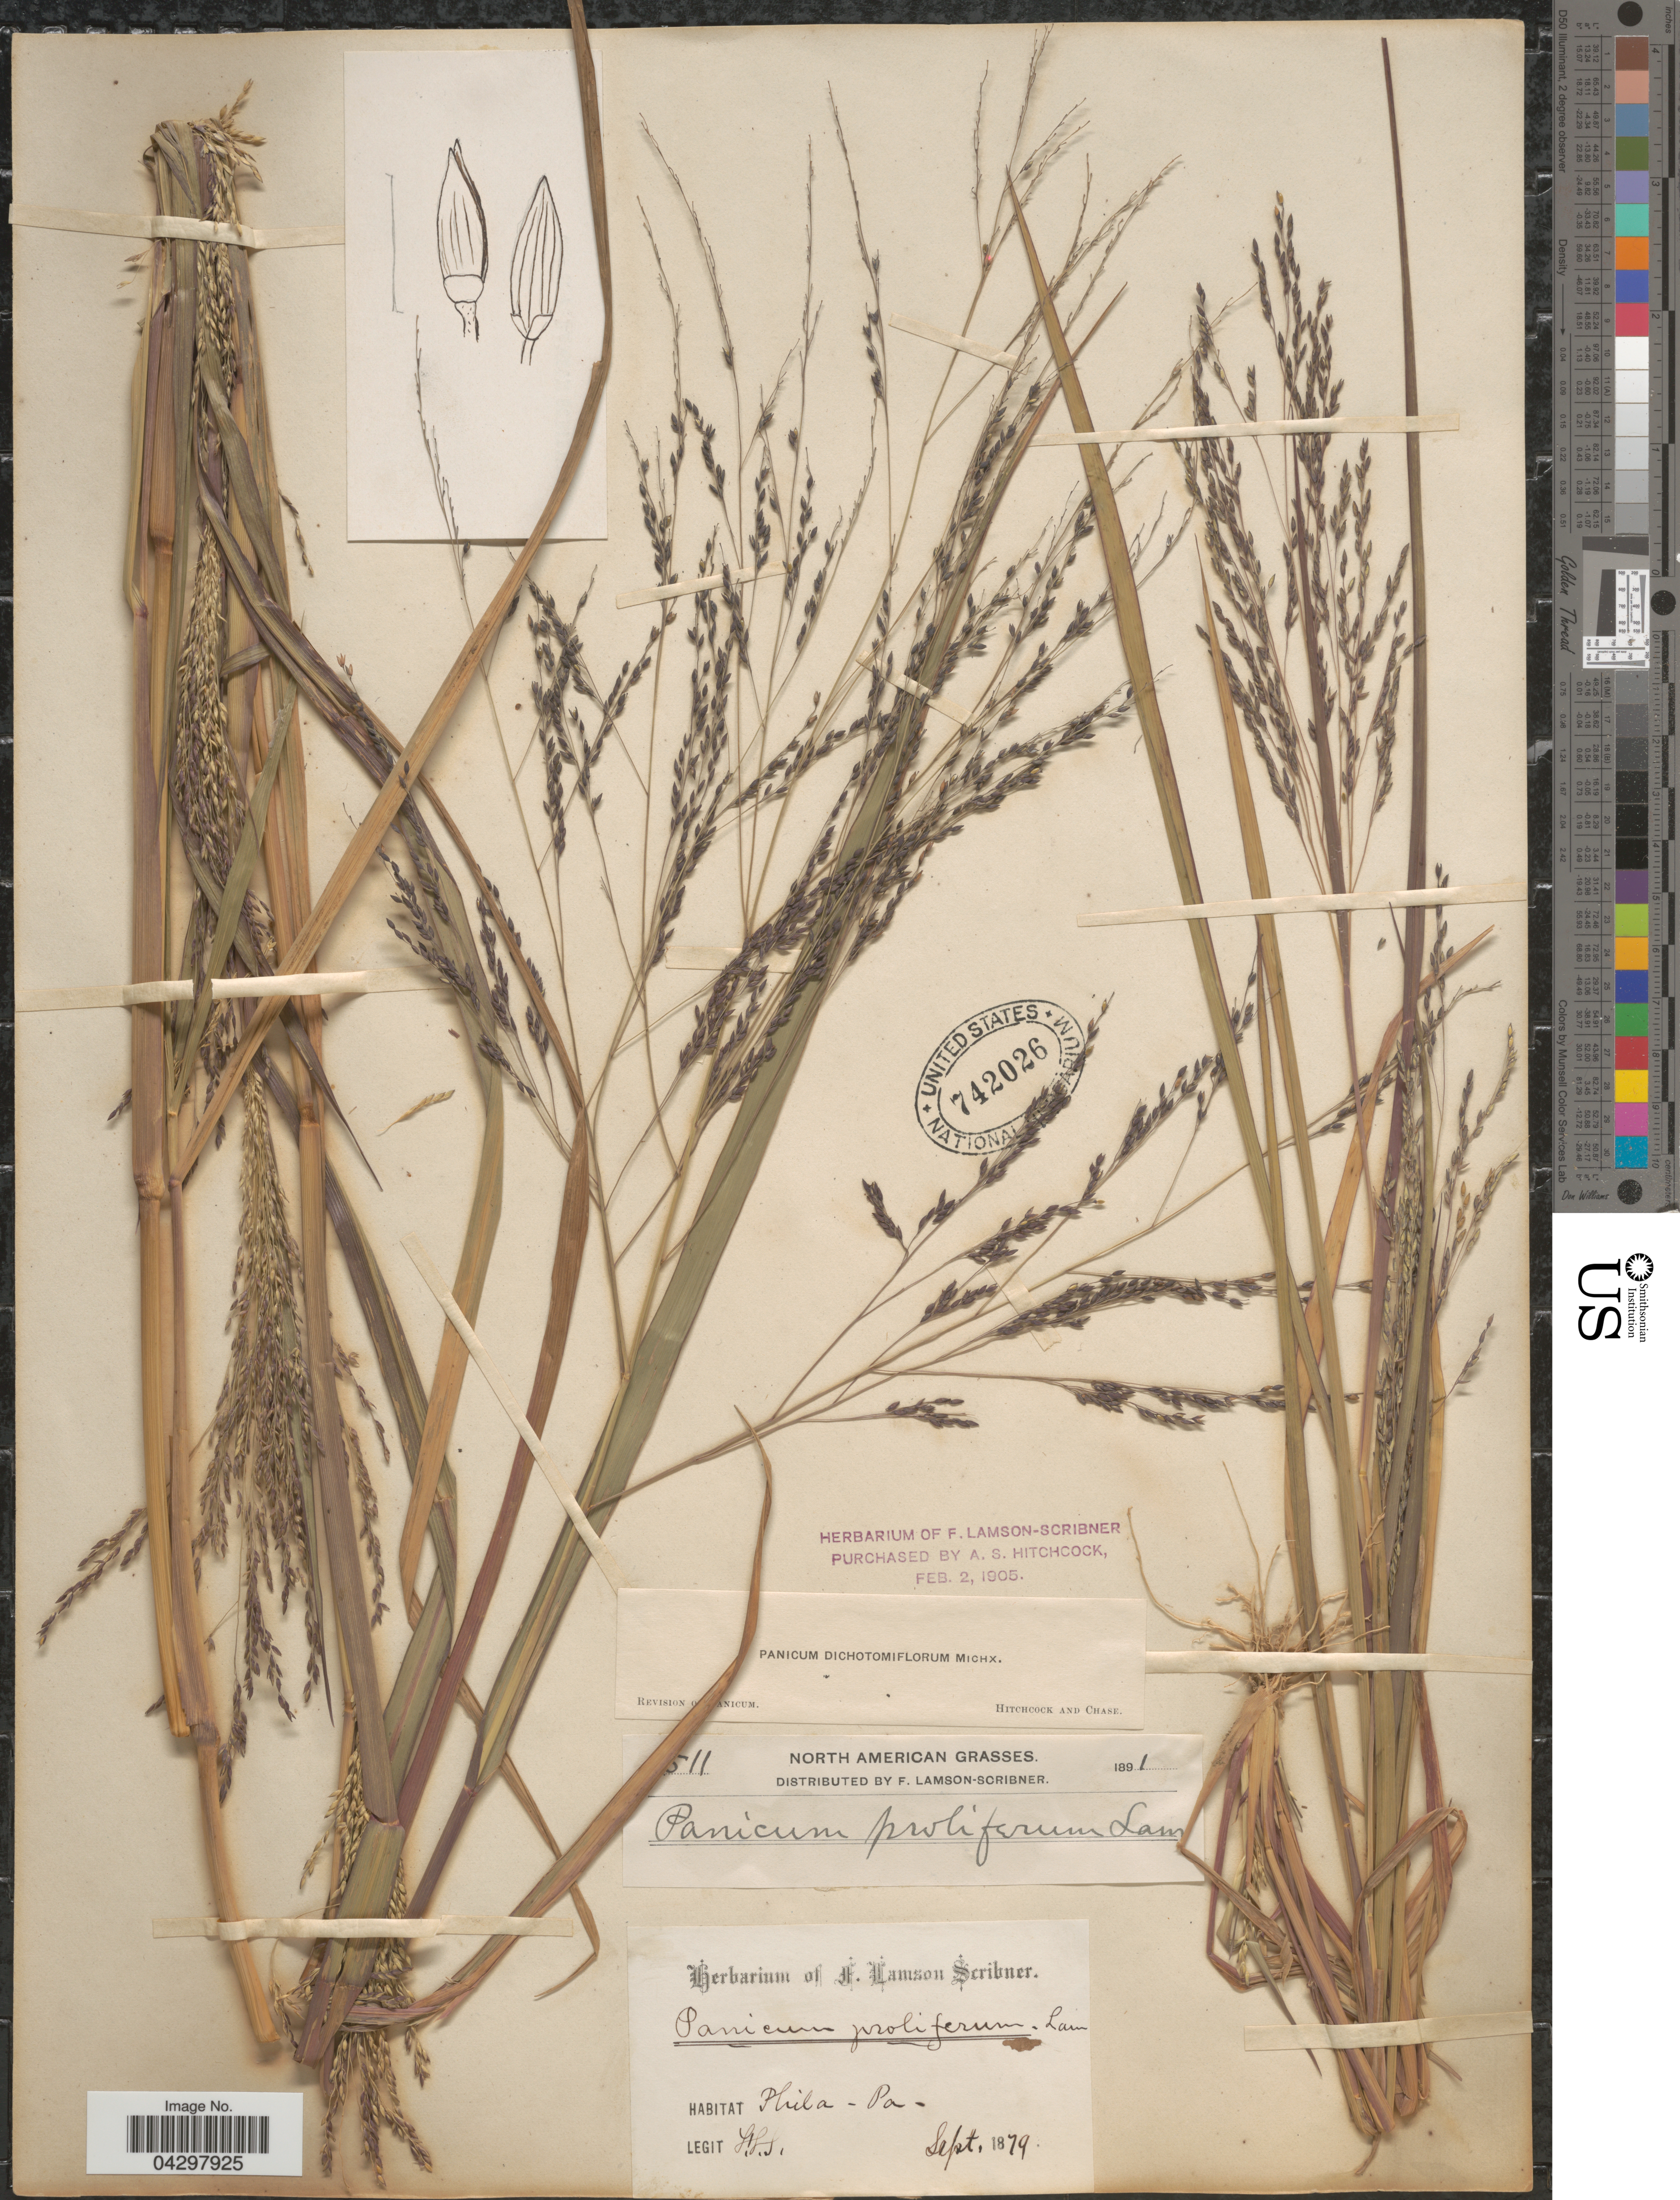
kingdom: Plantae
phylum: Tracheophyta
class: Liliopsida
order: Poales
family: Poaceae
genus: Panicum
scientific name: Panicum dichotomiflorum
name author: Michx.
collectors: F. Lamson-Scribner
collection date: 1879-09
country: United States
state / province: Pennsylvania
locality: Phila.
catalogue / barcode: US 742026